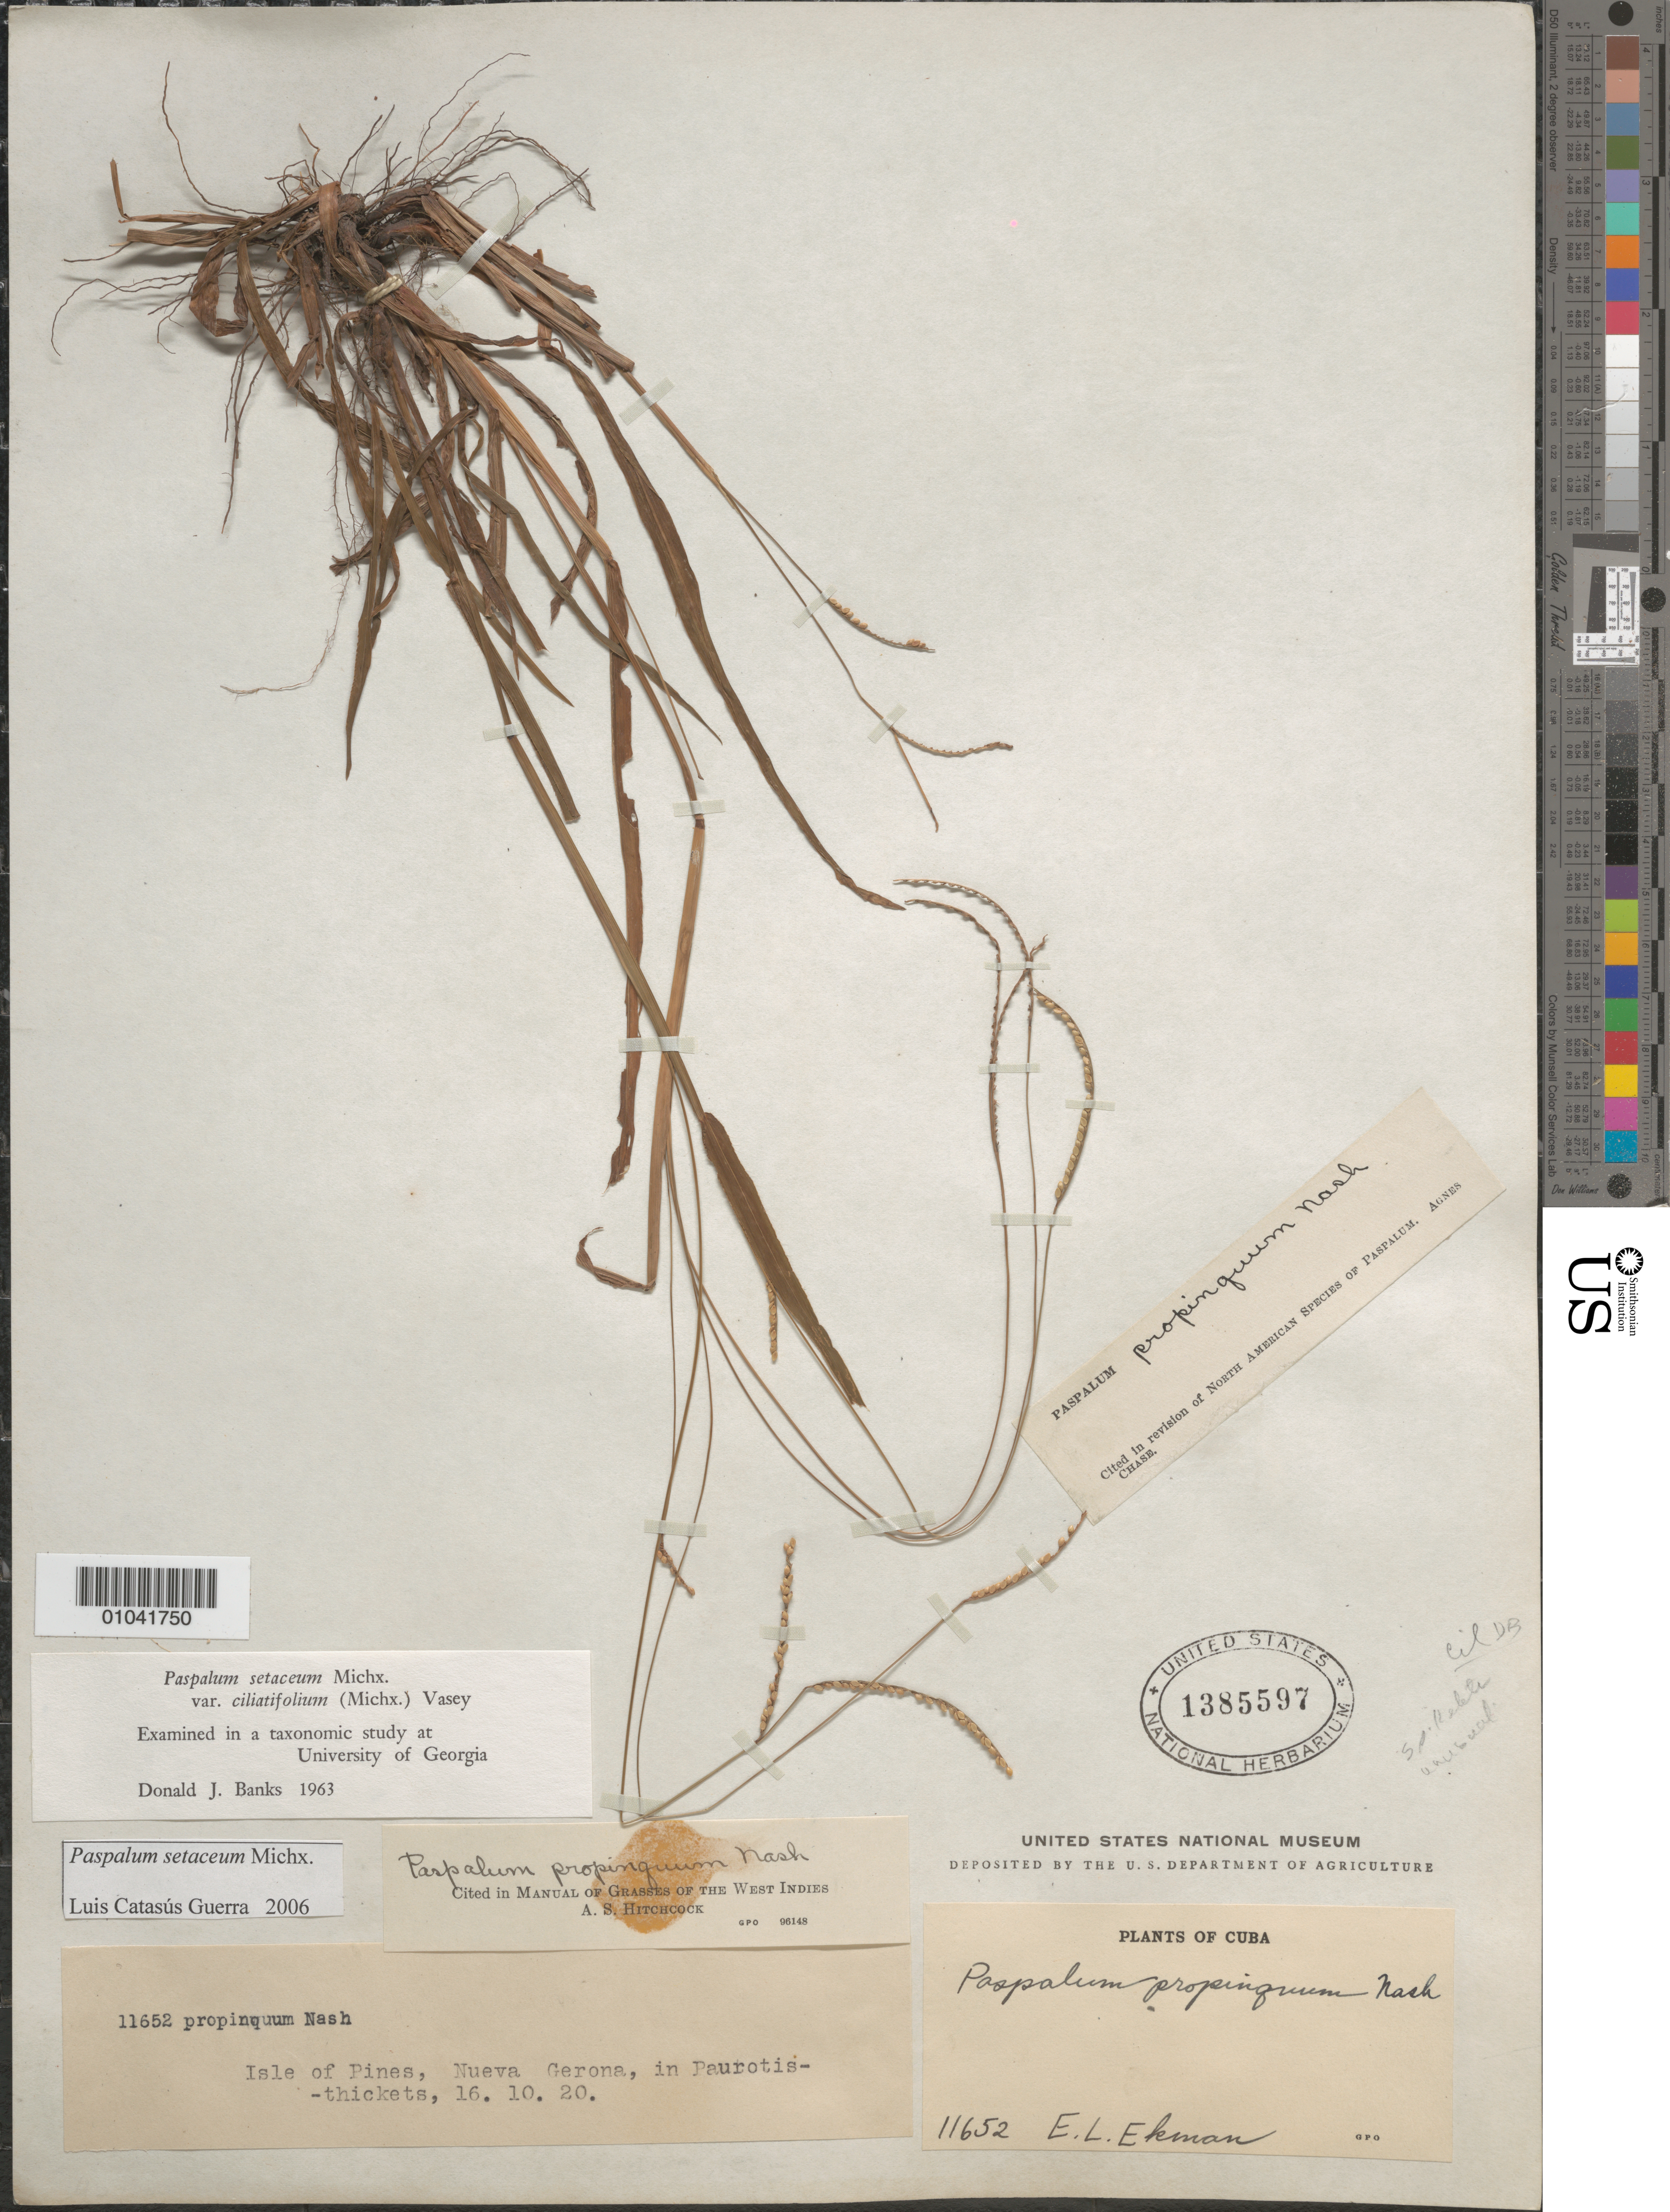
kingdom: Plantae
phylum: Tracheophyta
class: Liliopsida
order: Poales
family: Poaceae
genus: Paspalum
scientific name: Paspalum setaceum var. ciliatifolium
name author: (Michx.) Vasey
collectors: E. L. Ekman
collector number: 11652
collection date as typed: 16 Oct 1920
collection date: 1920-10-16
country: Cuba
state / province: Isla de la Juventud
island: Isla de la Juventud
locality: Nueva Gerona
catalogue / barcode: US 1385597